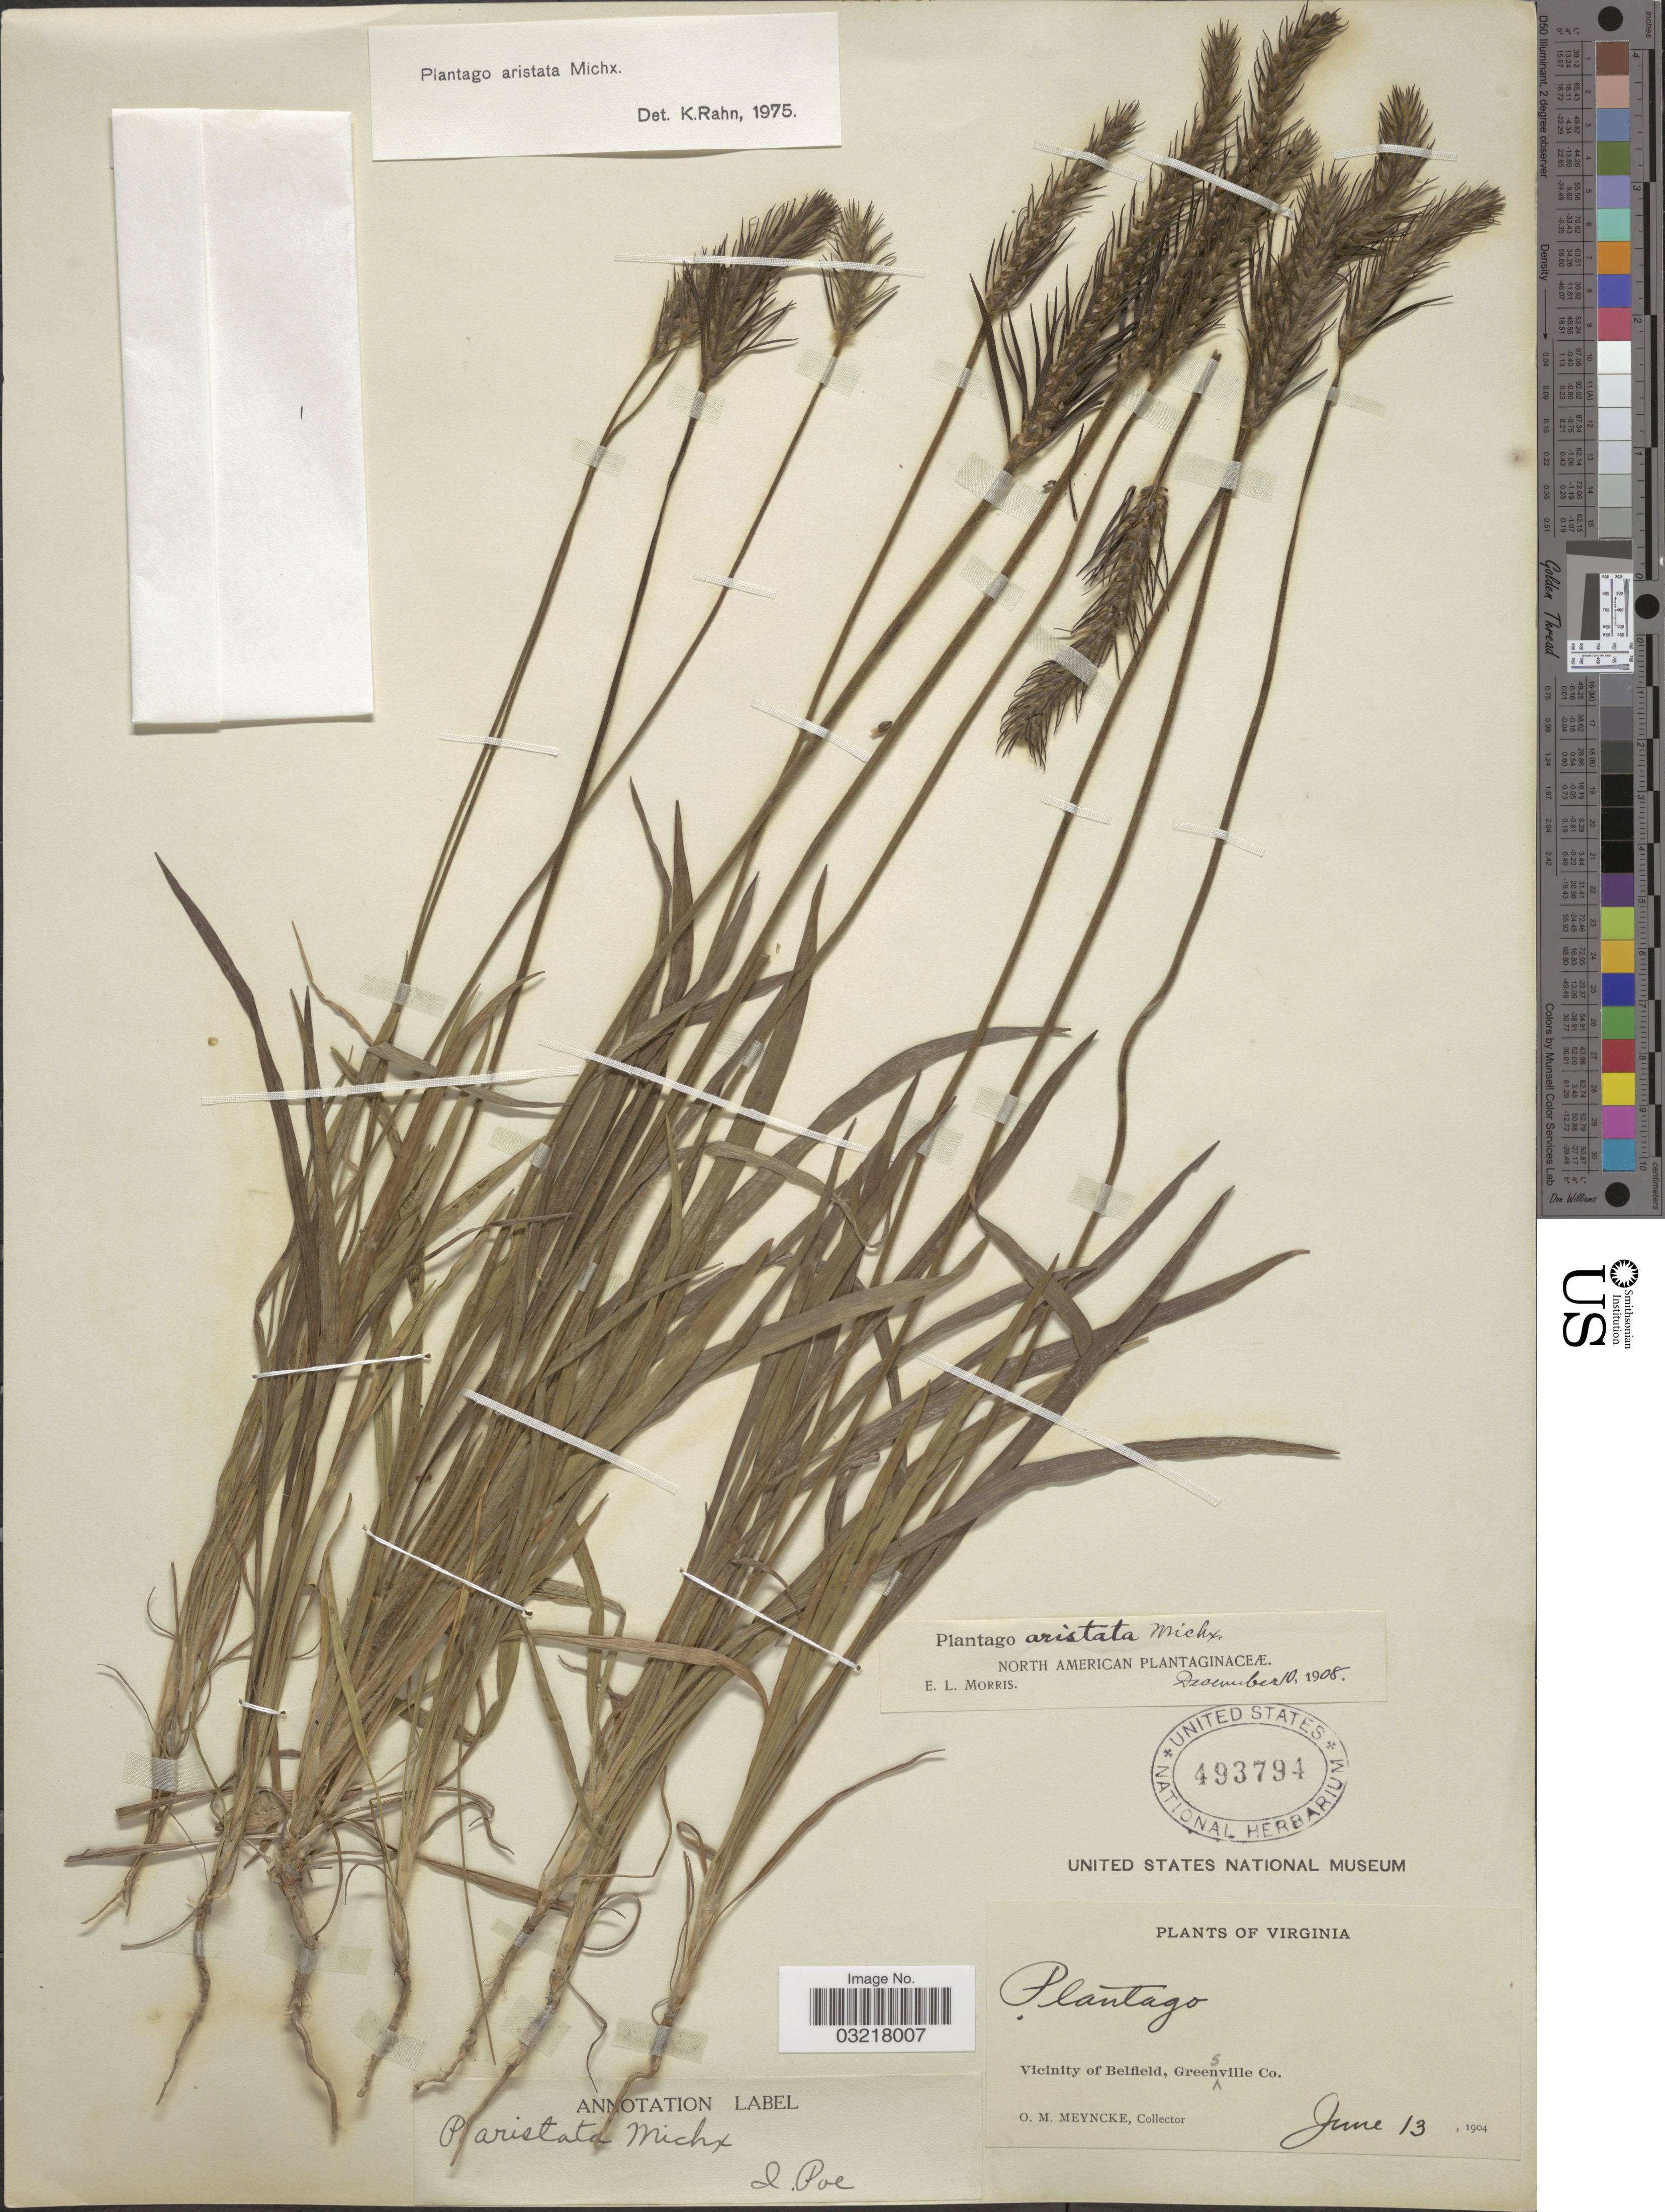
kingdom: Plantae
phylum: Tracheophyta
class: Magnoliopsida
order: Lamiales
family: Plantaginaceae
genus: Plantago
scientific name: Plantago aristata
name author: Michx.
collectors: O. Meyncke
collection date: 1904-06-13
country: United States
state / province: Virginia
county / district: Greensville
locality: Vicinity of Belfield, Greensville Co.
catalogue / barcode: US 493794